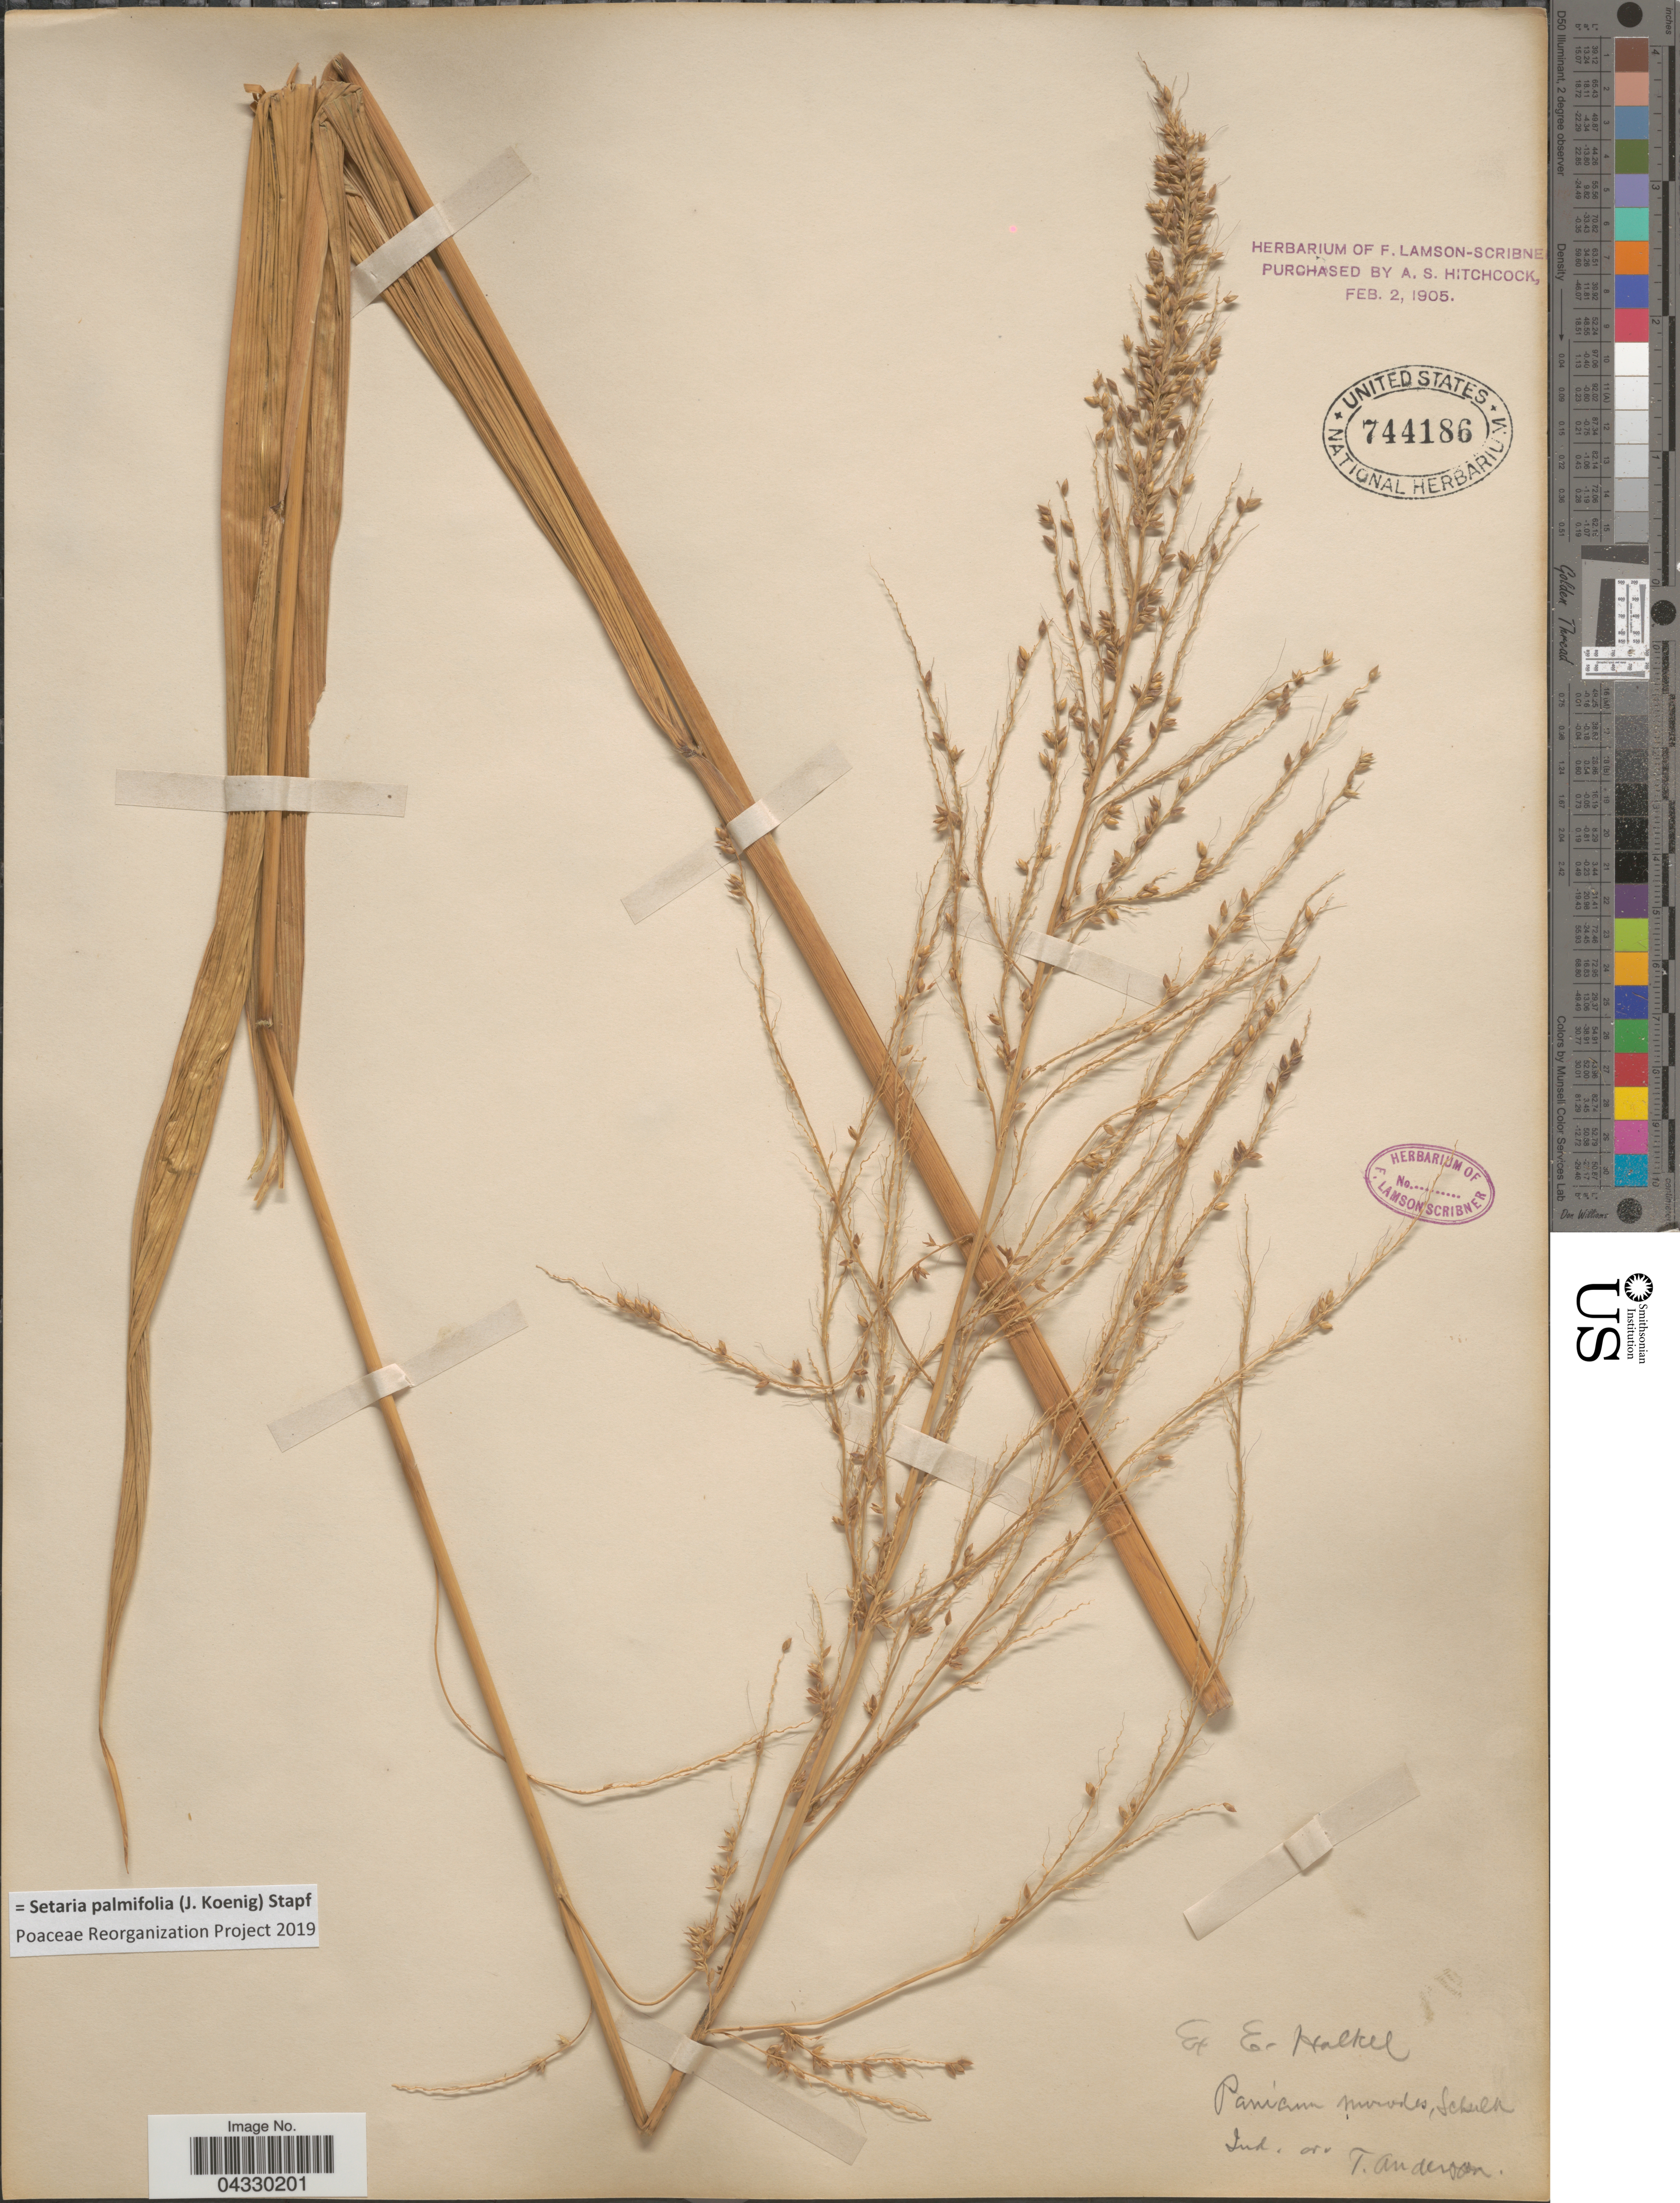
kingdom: Plantae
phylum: Tracheophyta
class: Liliopsida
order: Poales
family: Poaceae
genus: Setaria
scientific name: Setaria palmifolia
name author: (J. Koenig) Stapf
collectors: T. Anderson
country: India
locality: Ind. or.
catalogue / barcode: US 744186